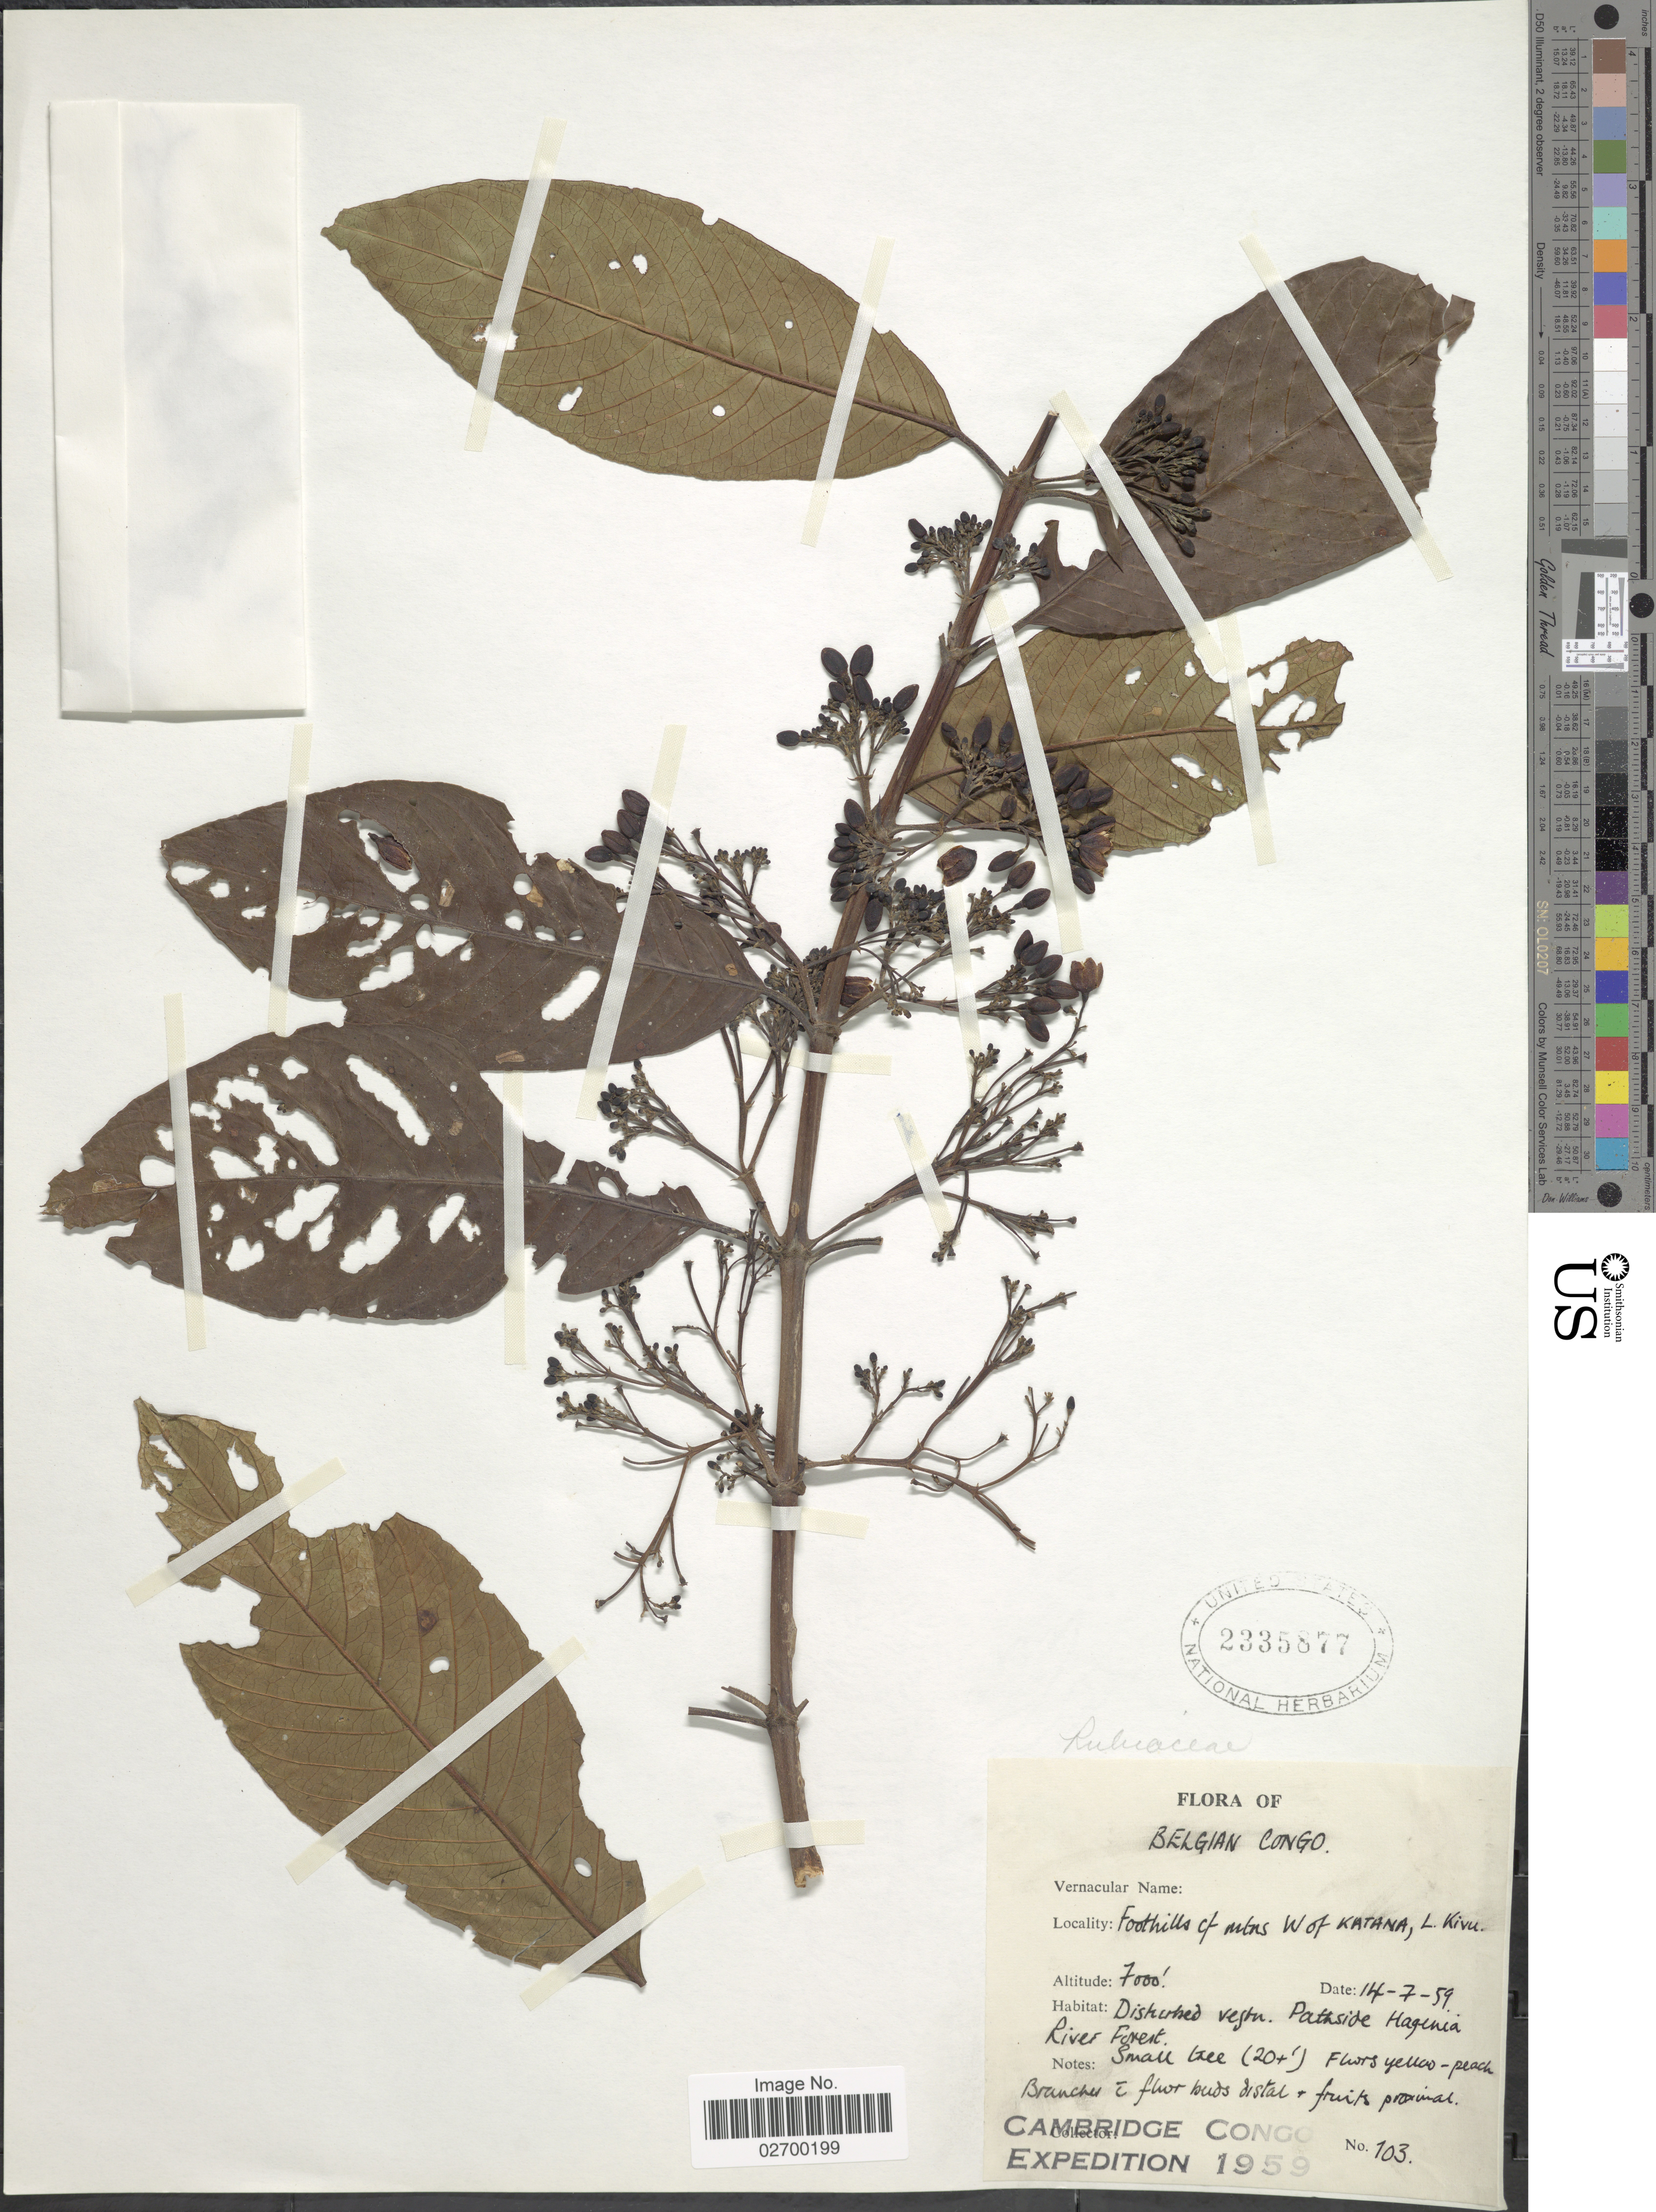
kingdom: Plantae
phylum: Tracheophyta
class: Magnoliopsida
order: Gentianales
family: Rubiaceae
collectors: Cambridge Congo Expedition 1959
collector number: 103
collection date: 1959-07-14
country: Congo, Democratic Republic of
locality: Belgian Congo. Foothills of mtns W of Katana, L. Kivu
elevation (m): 2134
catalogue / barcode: US 2335877